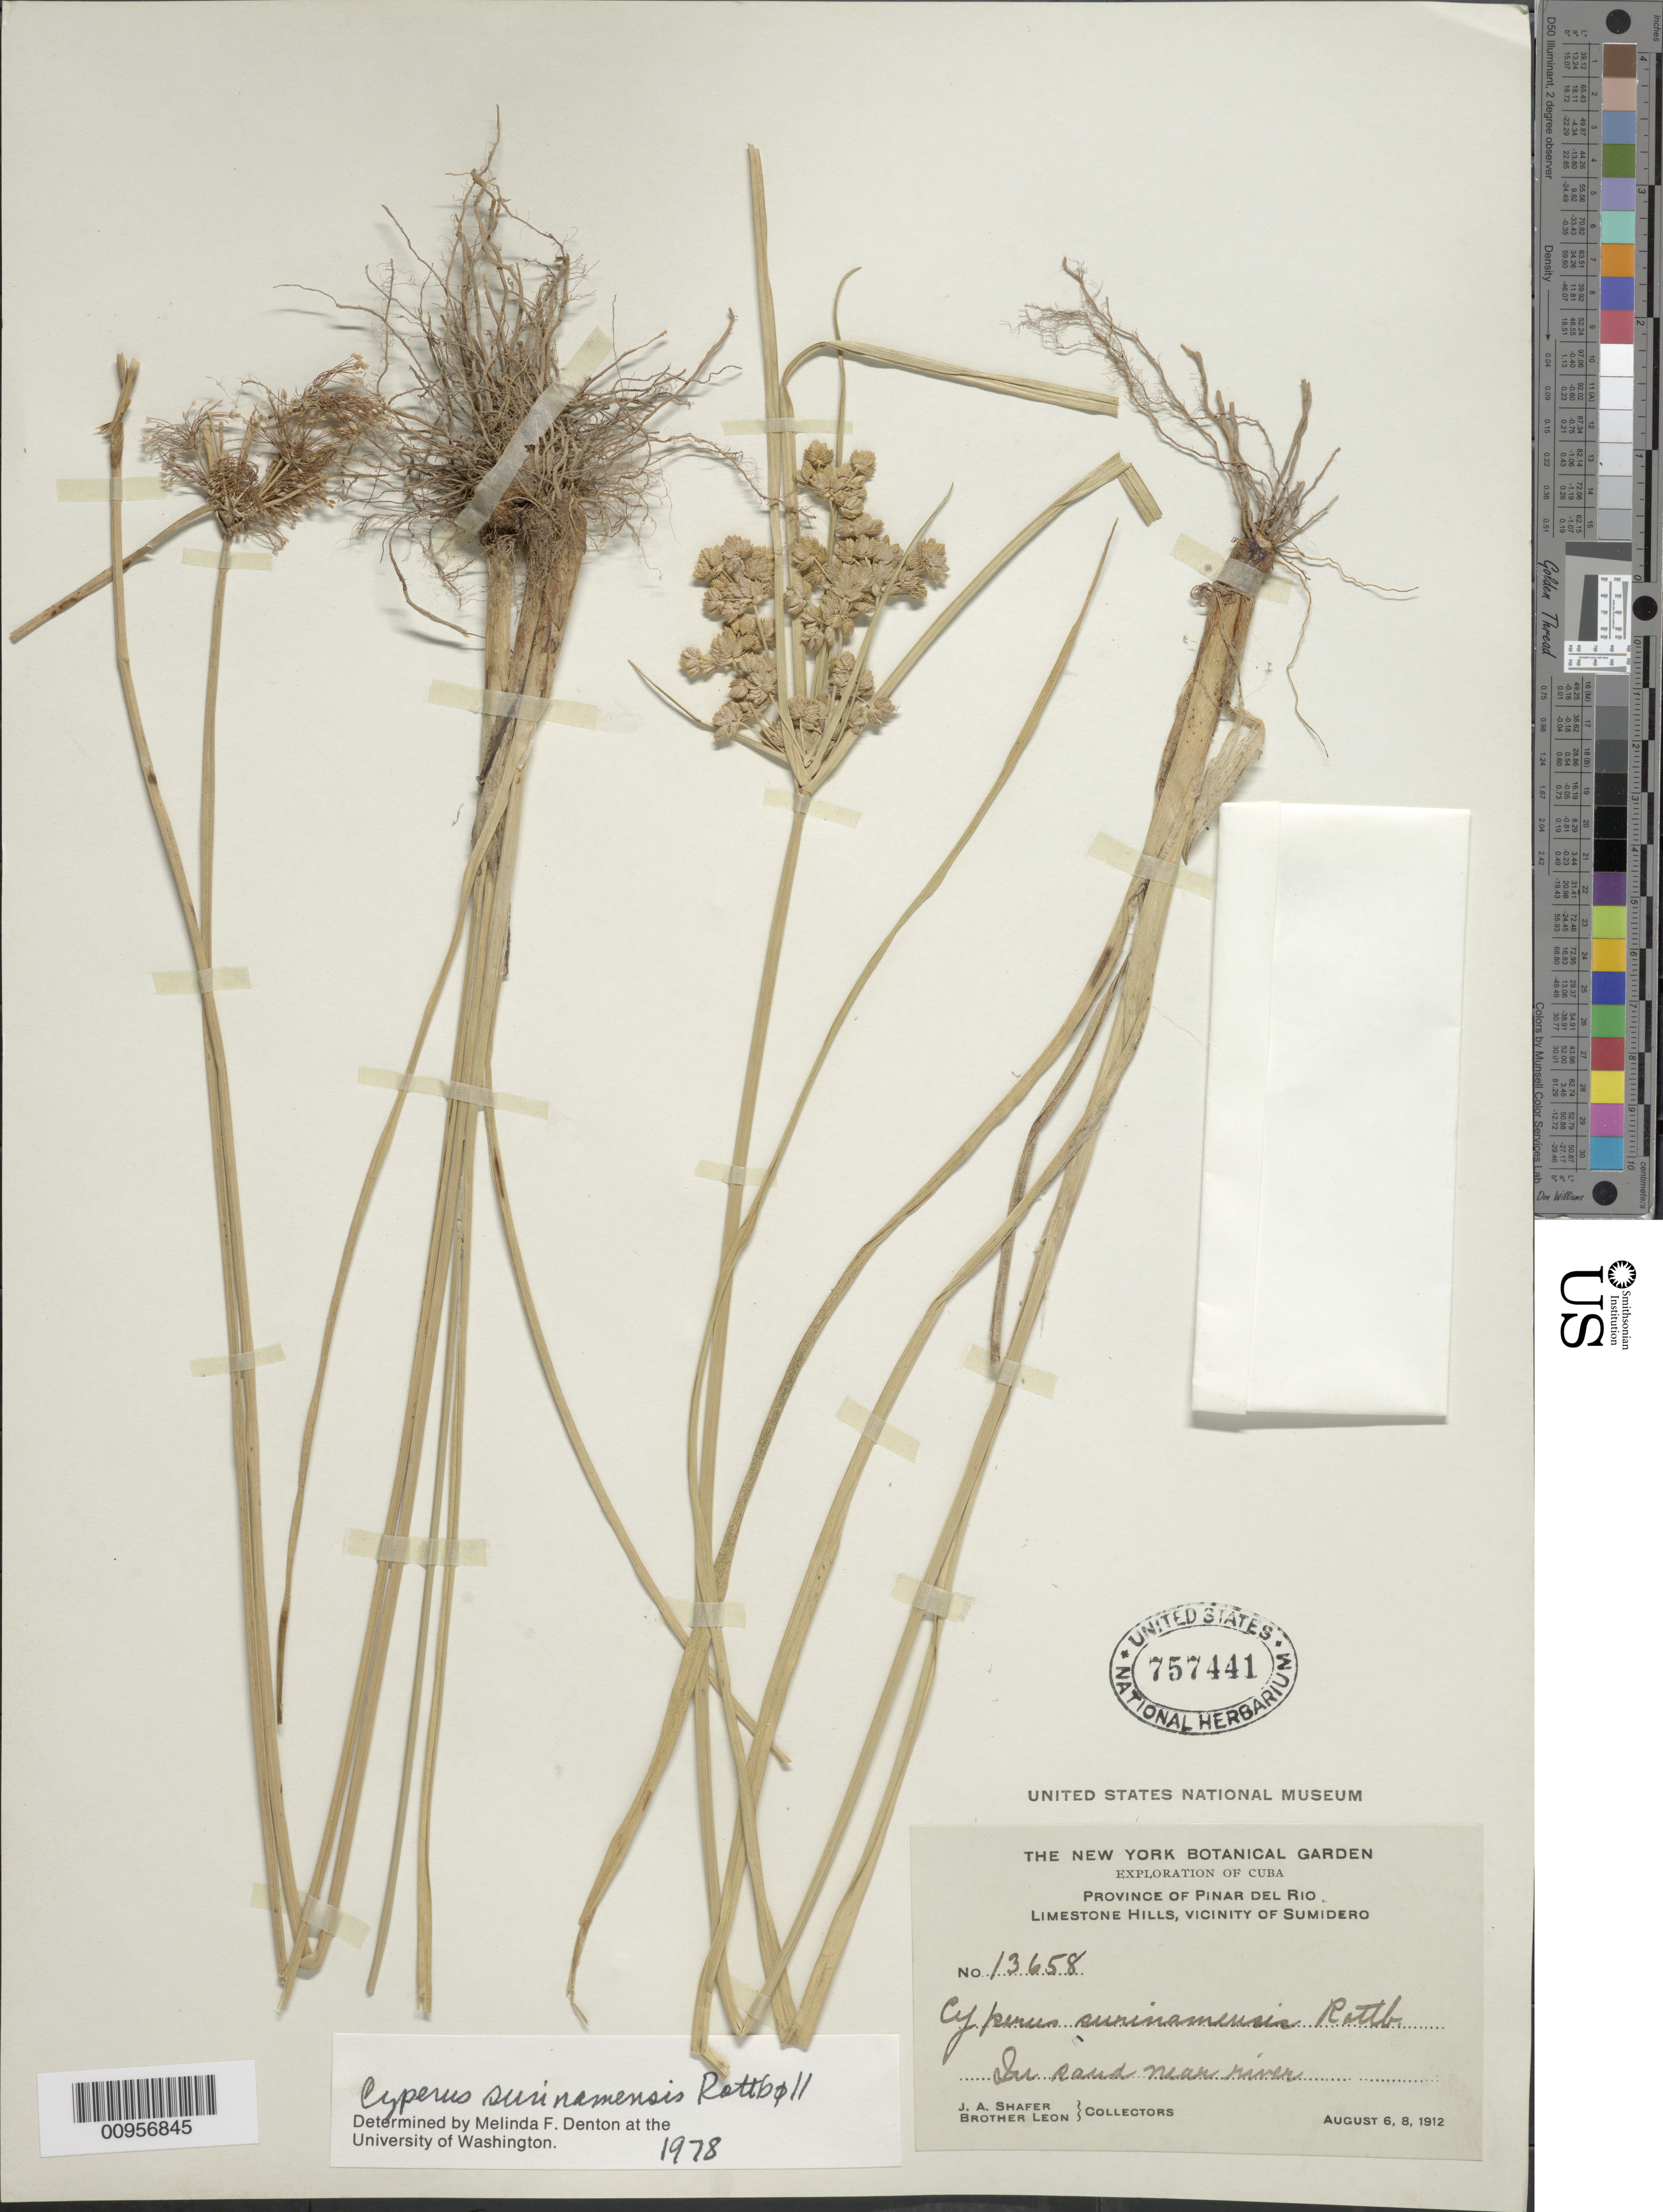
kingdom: Plantae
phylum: Tracheophyta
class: Liliopsida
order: Poales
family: Cyperaceae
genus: Cyperus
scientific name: Cyperus surinamensis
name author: Rottb.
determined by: Denton, M. F.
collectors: J. A. Shafer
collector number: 13658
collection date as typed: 06 Aug 1912 to 08 Aug 1912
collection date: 1912-08-06/1912-08-08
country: Cuba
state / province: Pinar del Rio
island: Cuba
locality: Limestone Hills, vicinity of Sumidero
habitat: In sand near river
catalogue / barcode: US 757441